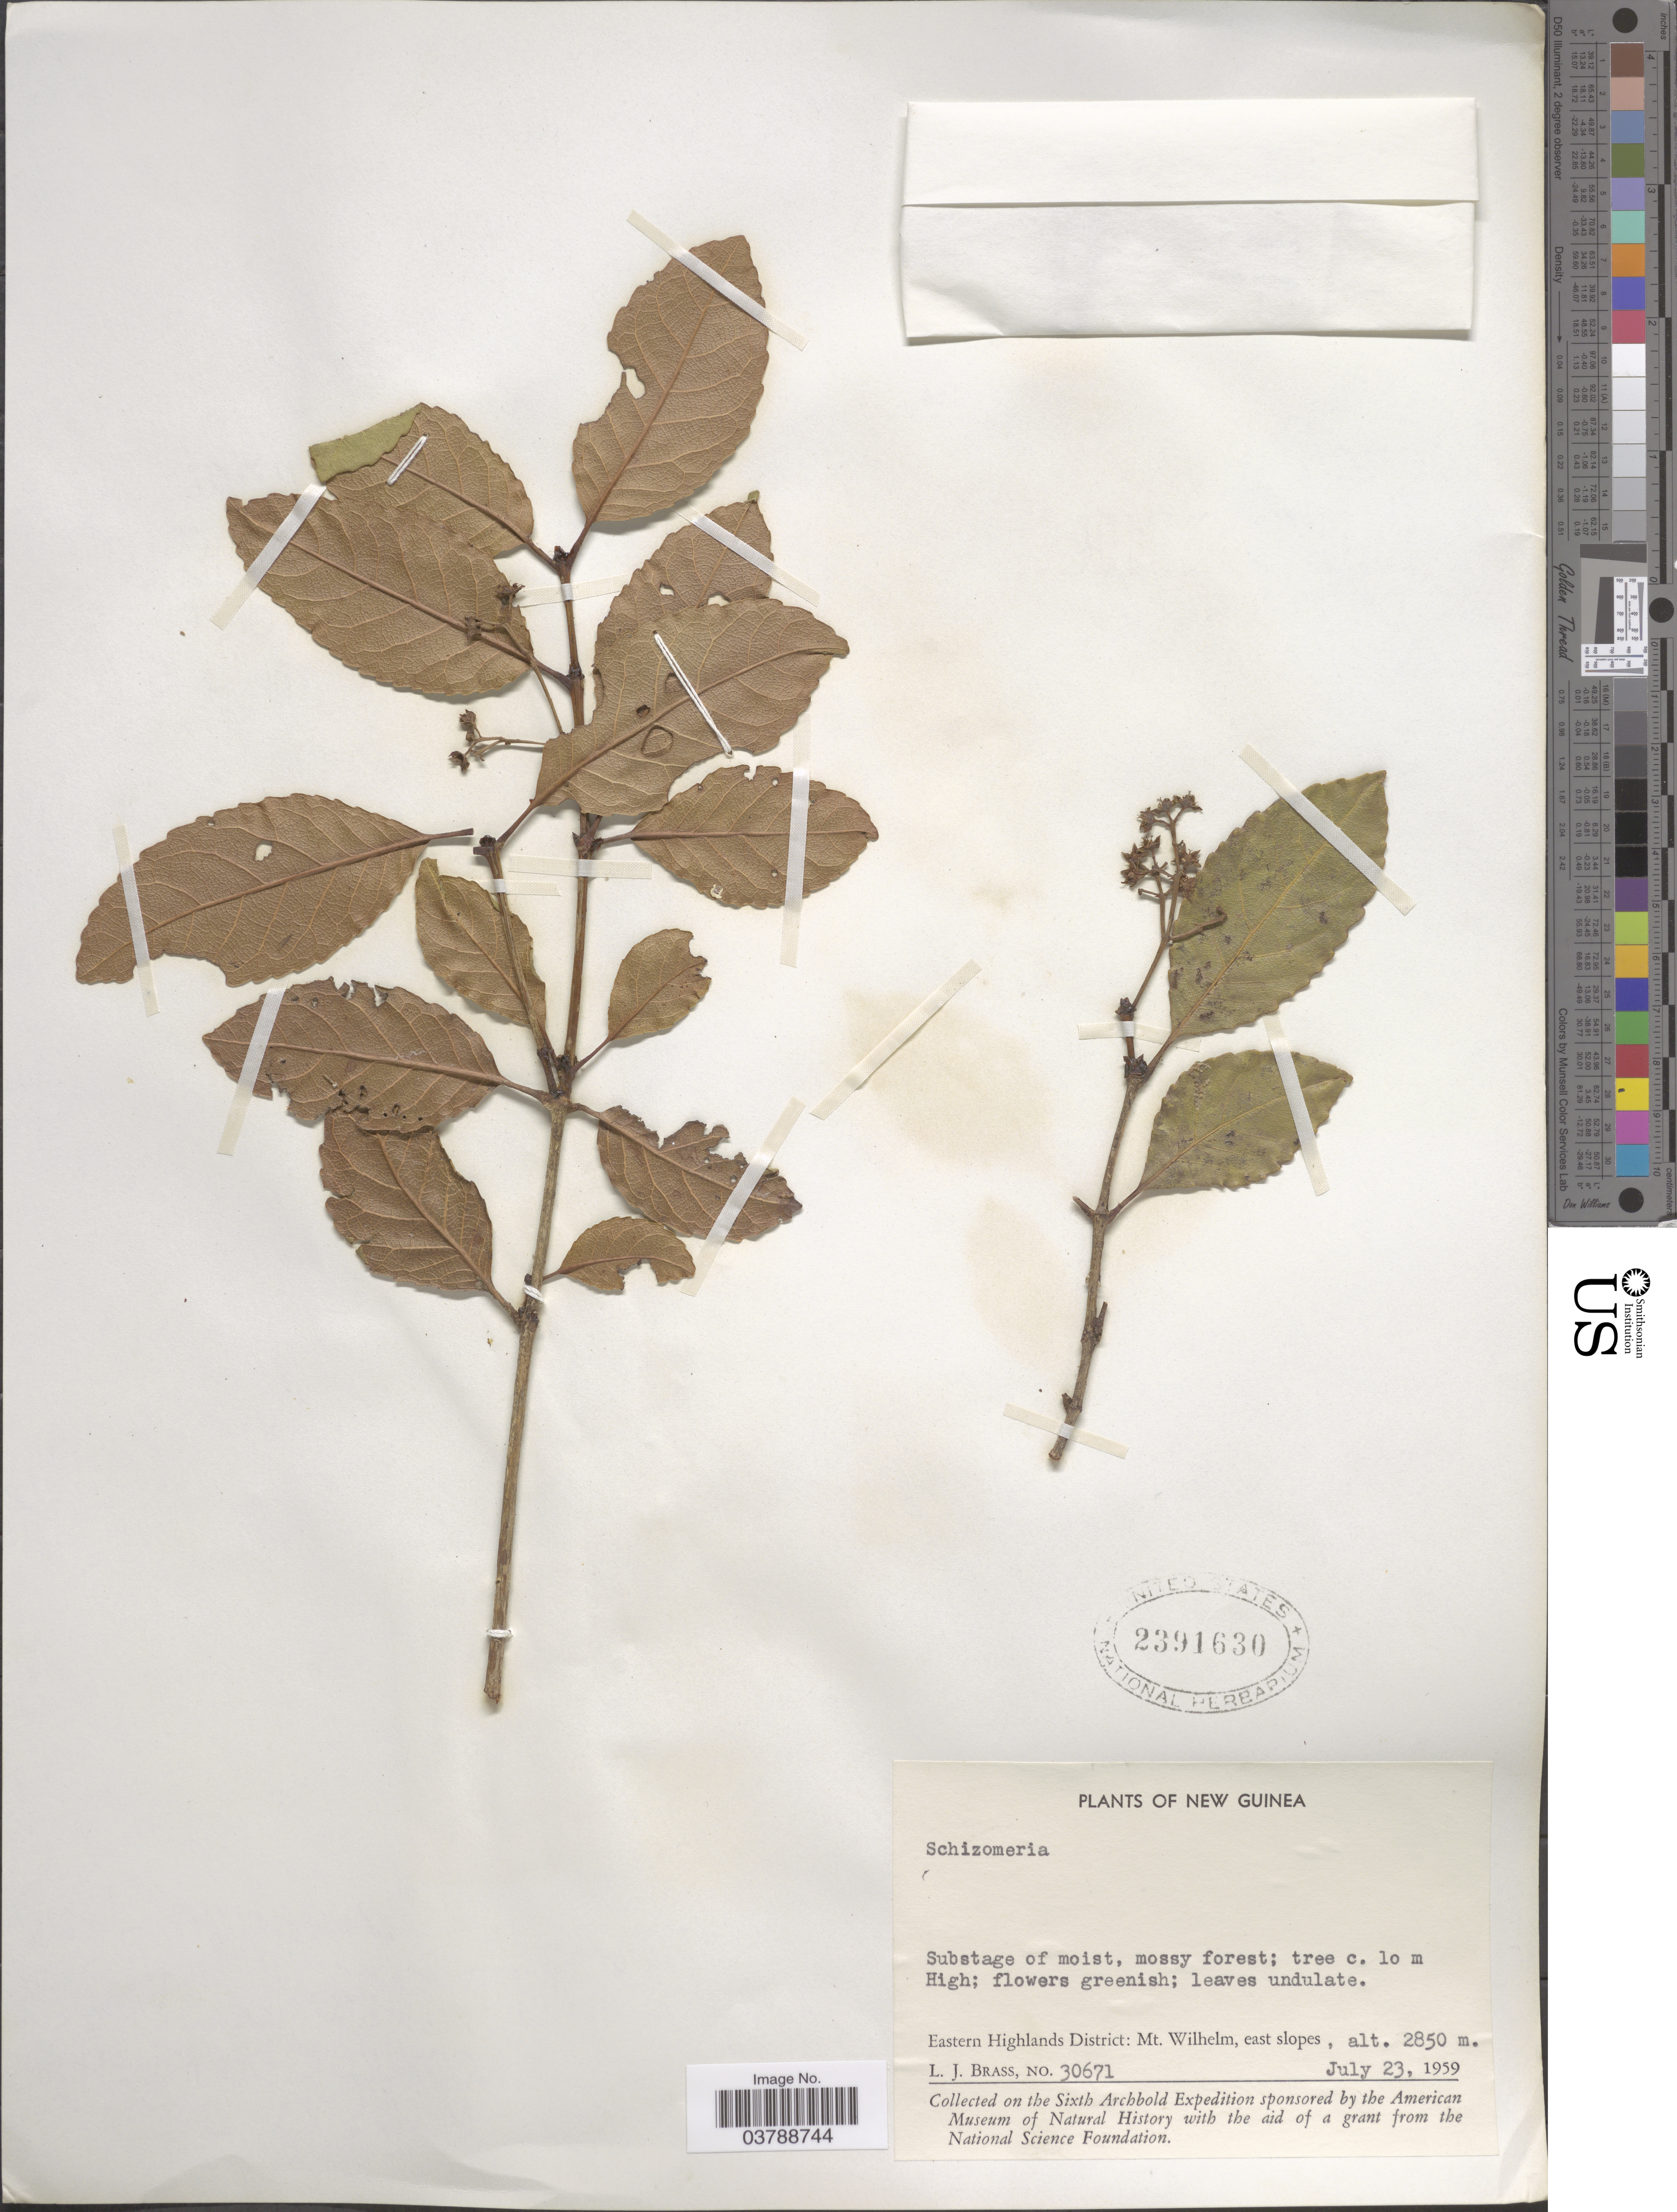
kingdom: Plantae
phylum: Tracheophyta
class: Magnoliopsida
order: Oxalidales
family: Cunoniaceae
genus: Schizomeria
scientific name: Schizomeria sp.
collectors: L. J. Brass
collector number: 30671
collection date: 1959-07-23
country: Papua New Guinea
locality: New Guinea. Eastern Highlands District: Mt. Wilhelm, east slopes.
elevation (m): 2850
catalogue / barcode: US 2391630